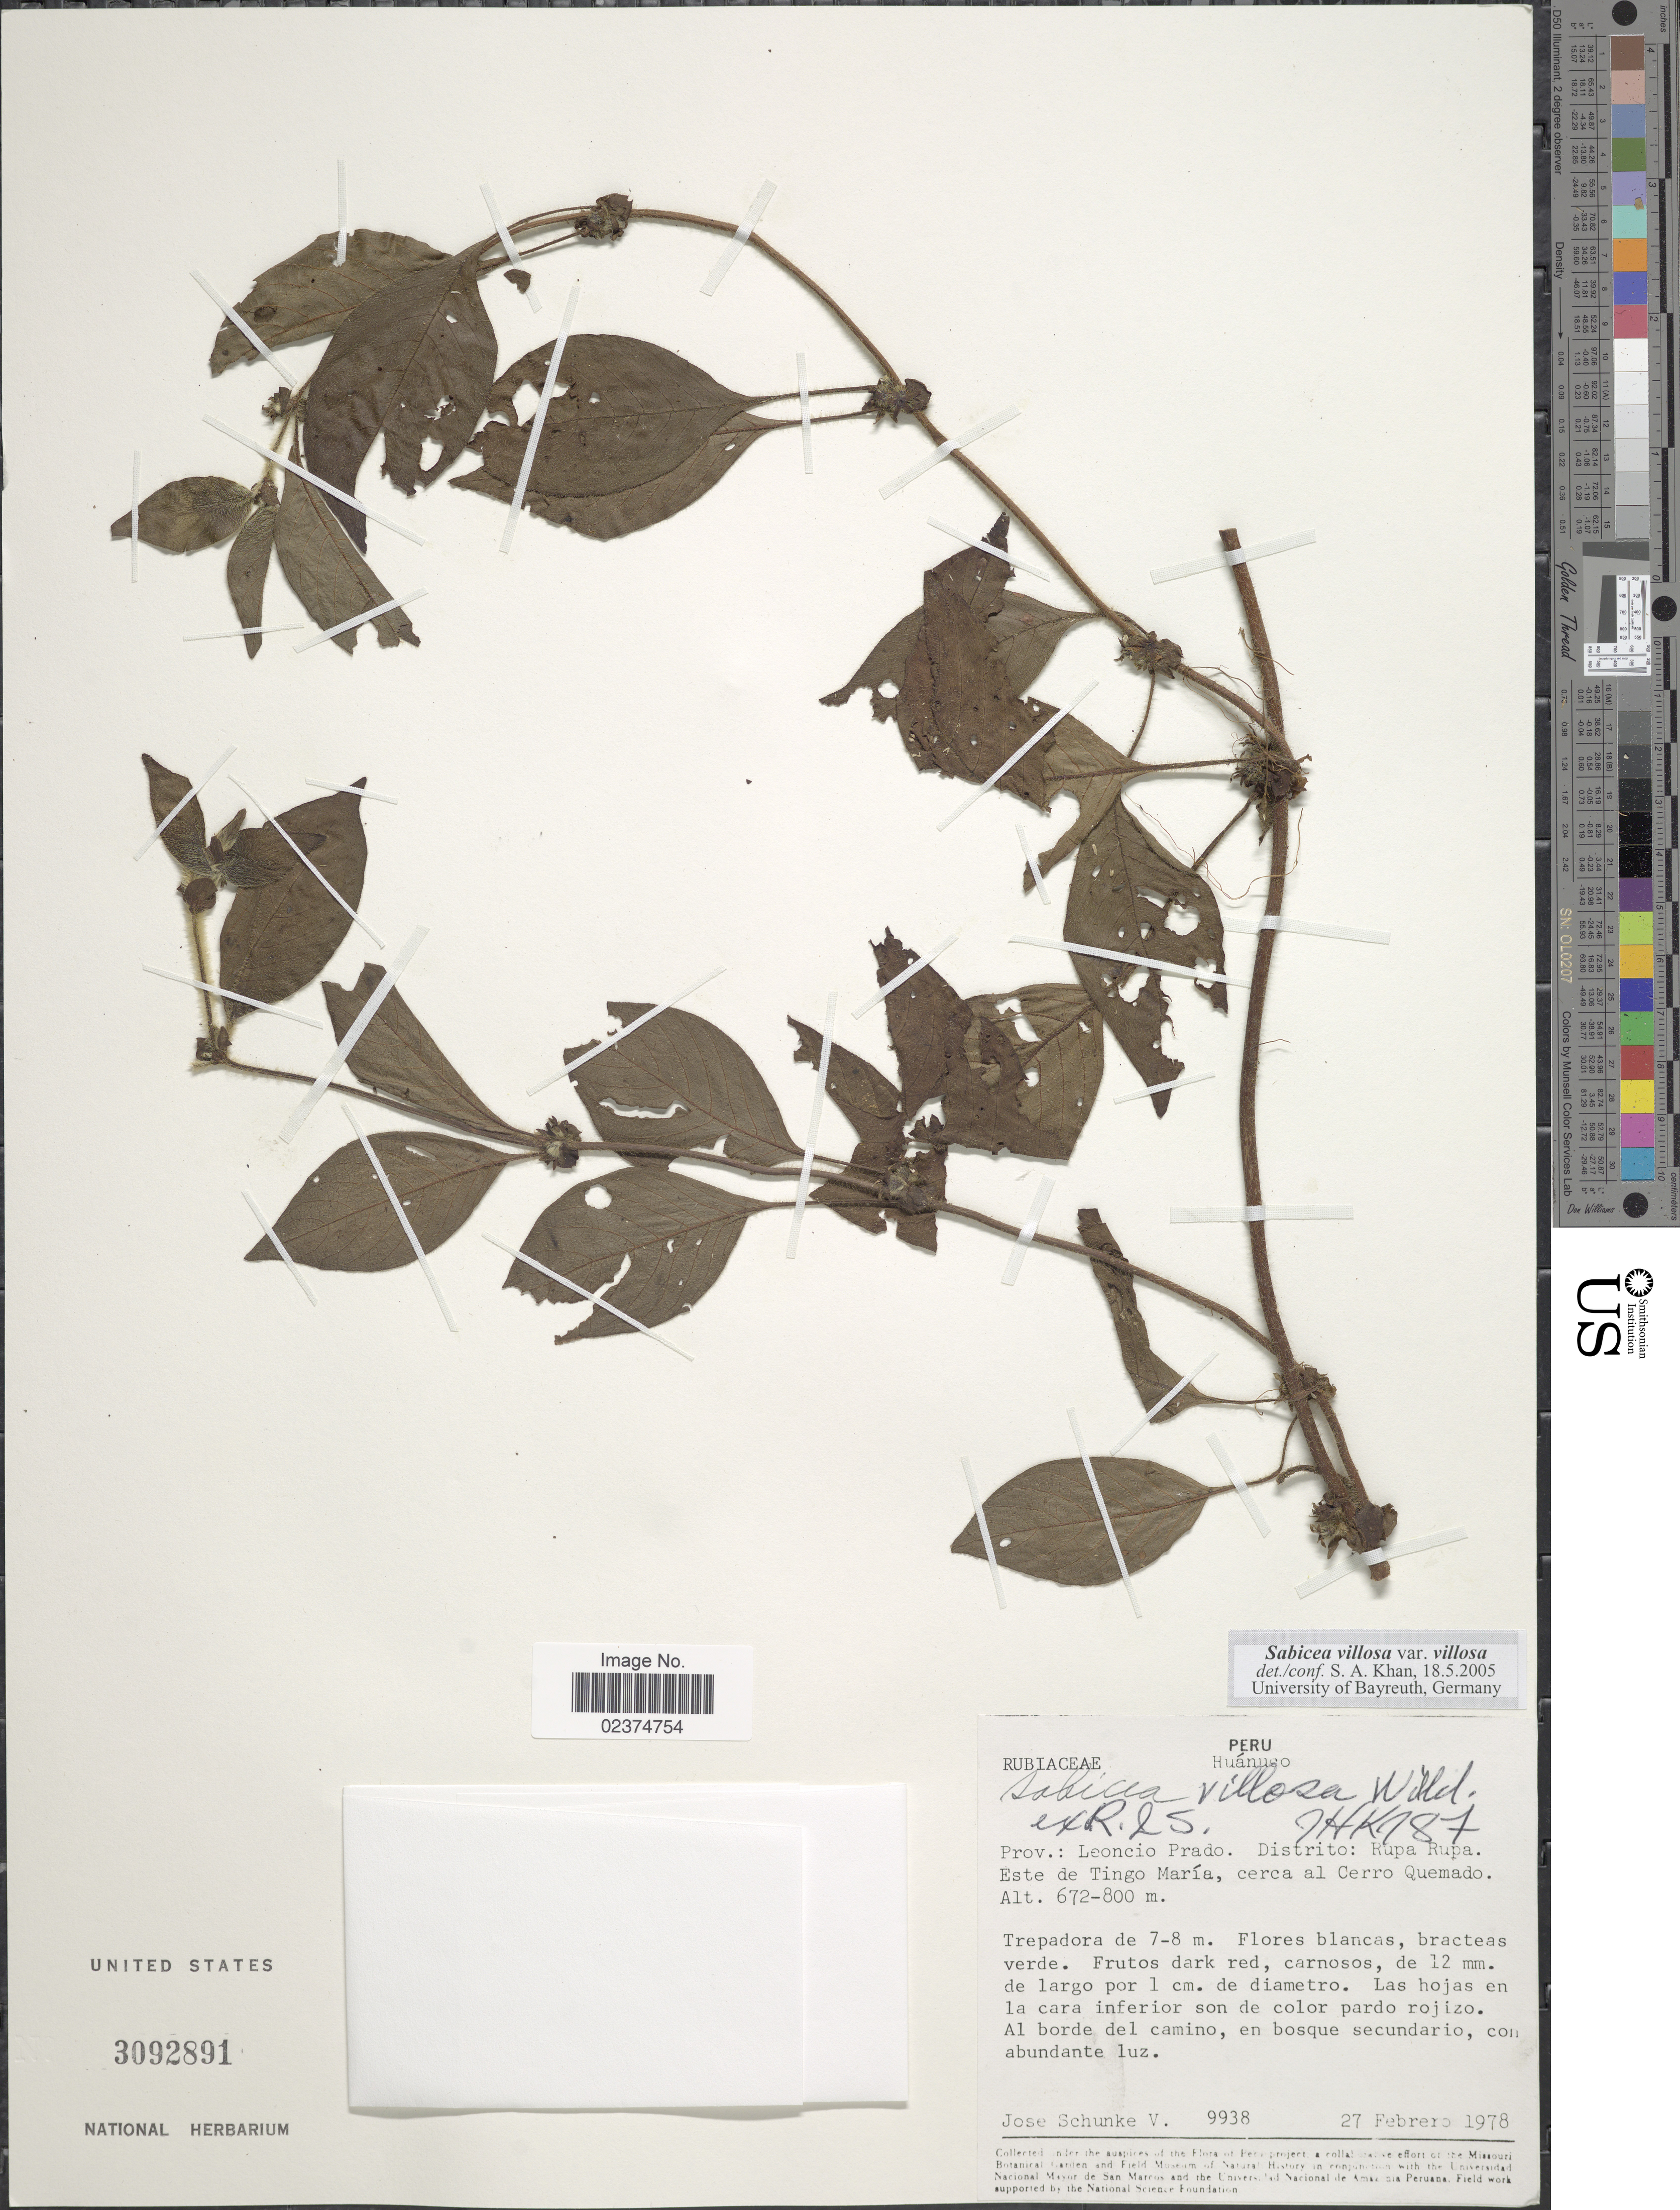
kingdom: Plantae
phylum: Tracheophyta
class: Magnoliopsida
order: Gentianales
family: Rubiaceae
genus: Sabicea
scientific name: Sabicea villosa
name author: Willd. ex Roem. & Schult.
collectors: J. Schunke Vigo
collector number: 9938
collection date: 1978-02-27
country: Peru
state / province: Huánuco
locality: Prov.: Leoncio Prado, Distrito: Rupa Rupa, Este de Tingo maria, cerca al Cerro Quemado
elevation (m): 672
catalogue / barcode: US 3092891